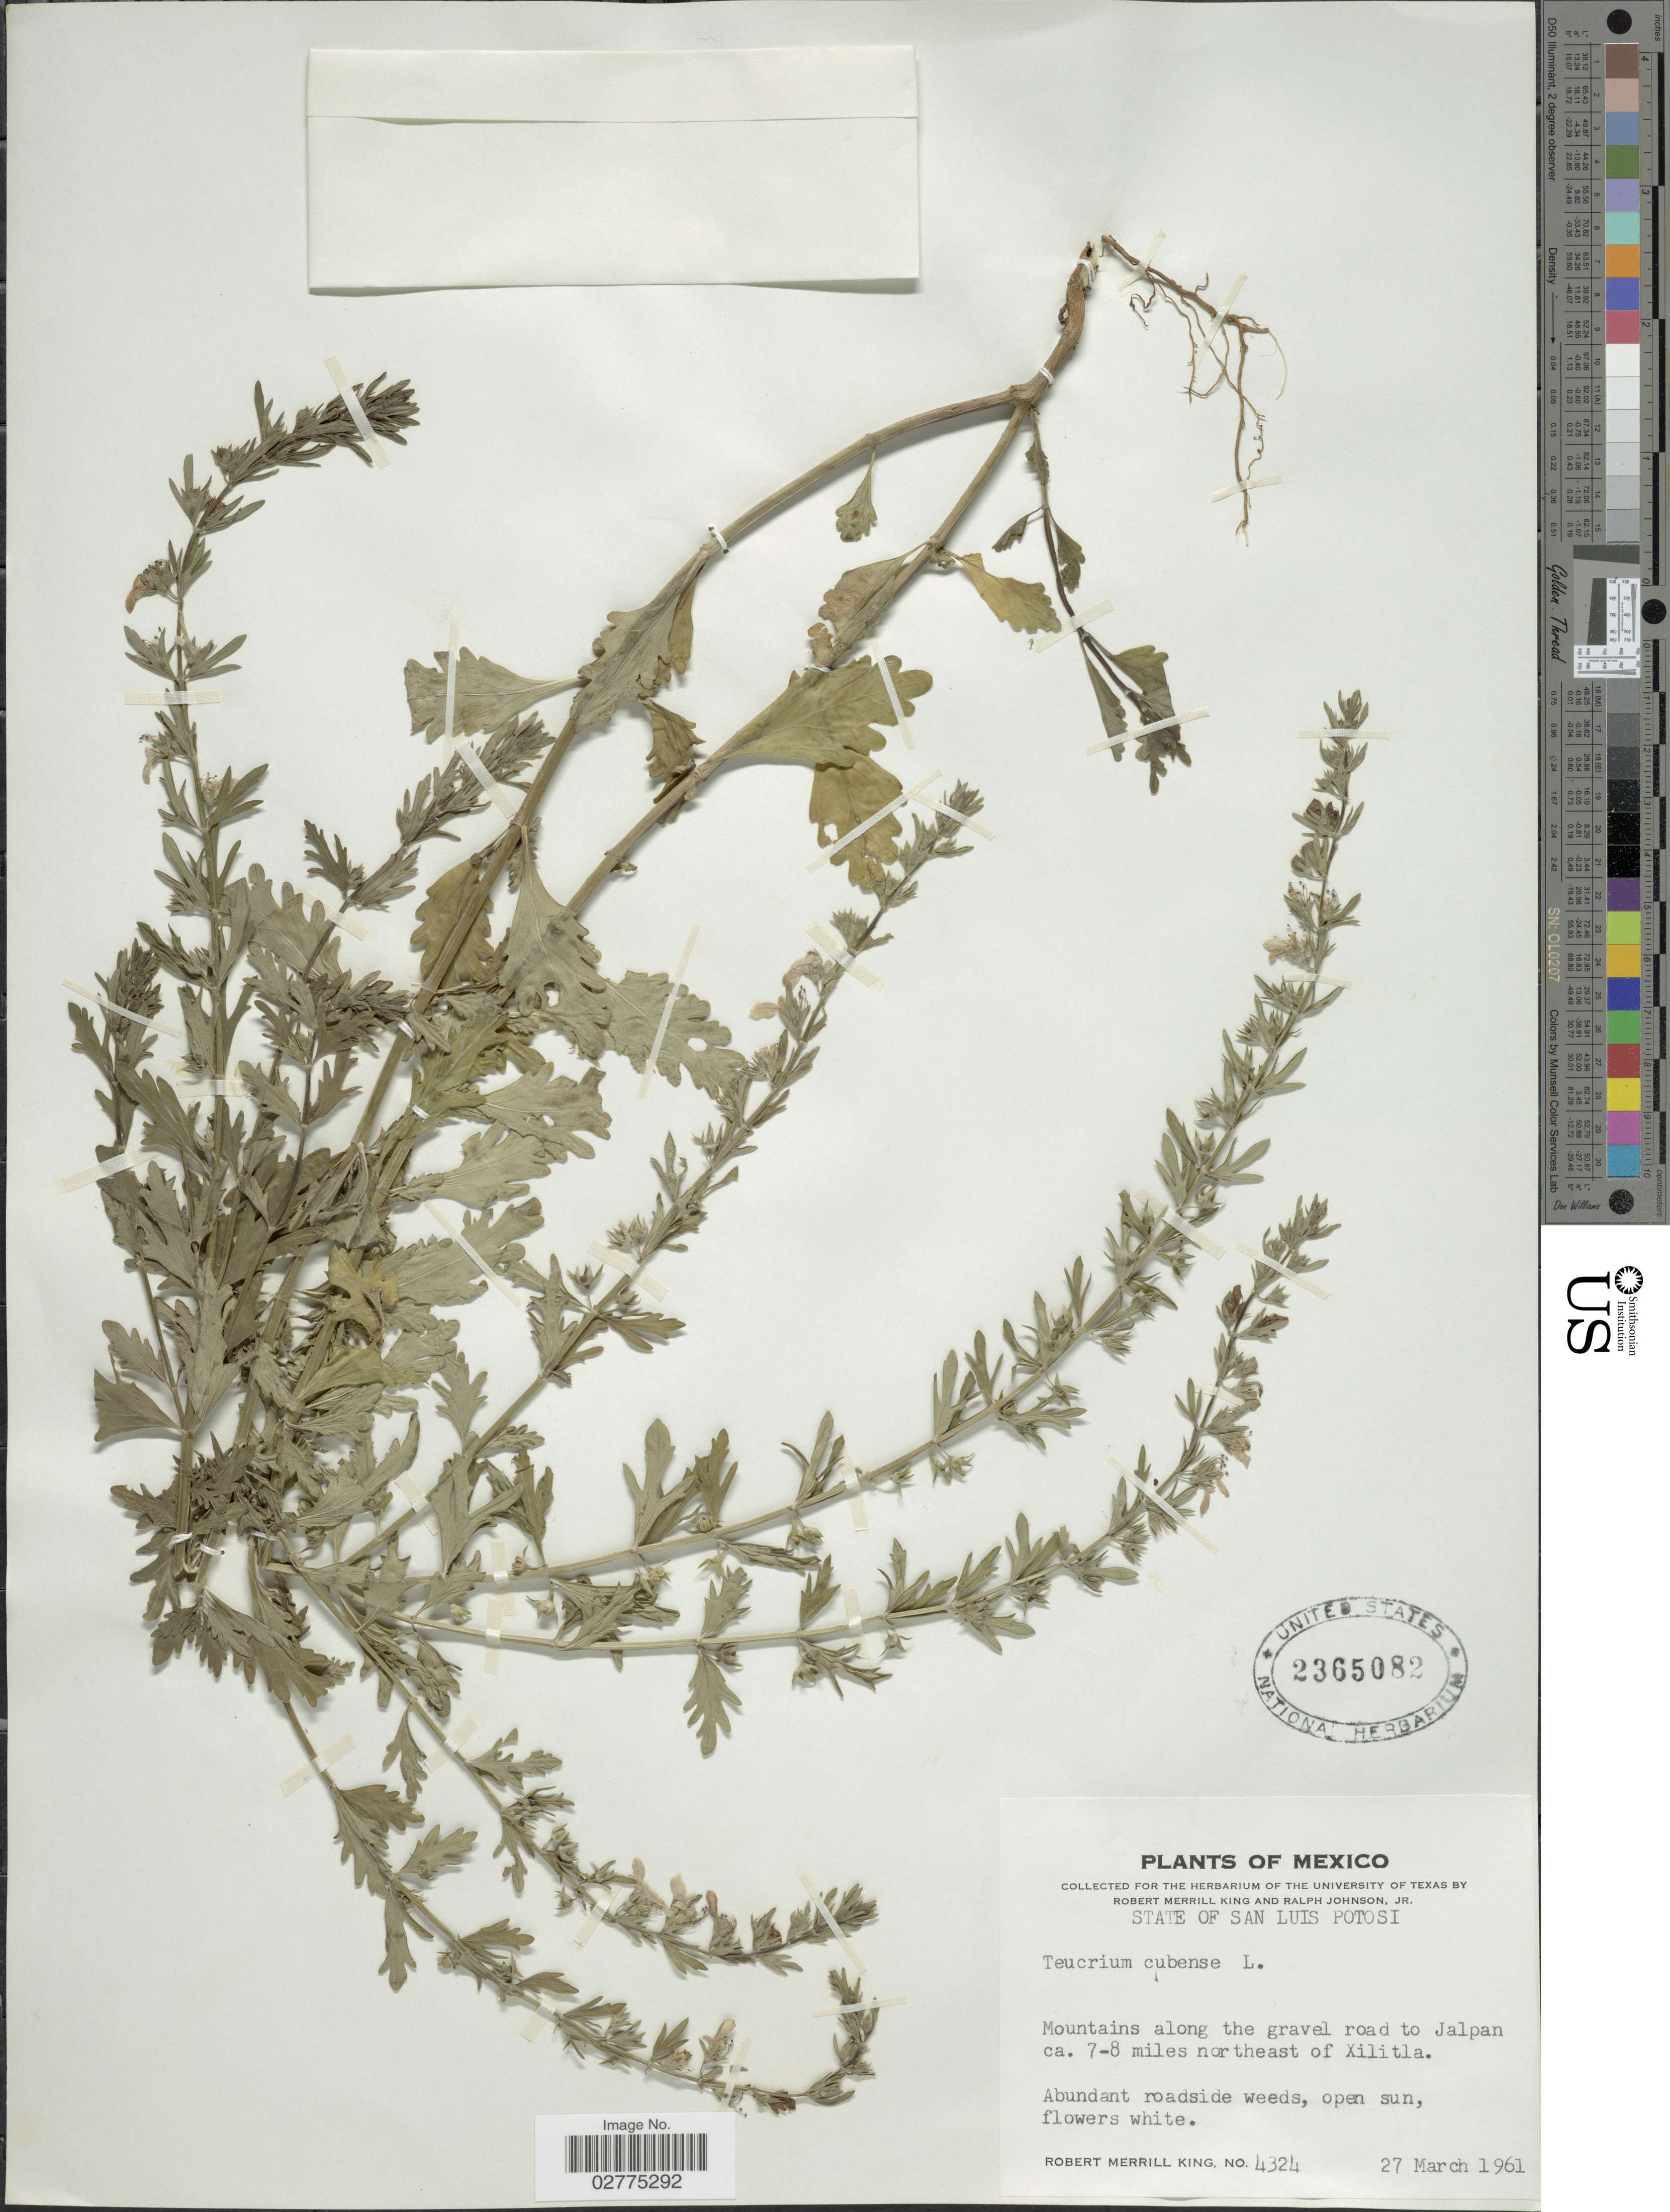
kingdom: Plantae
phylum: Tracheophyta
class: Magnoliopsida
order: Lamiales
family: Lamiaceae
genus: Teucrium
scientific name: Teucrium cubense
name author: Jacq.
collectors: R. M. King & R. Johnson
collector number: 4324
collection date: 1961-03-27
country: Mexico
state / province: San Luis Potosí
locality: State of San Luis Potosi, Mountains alongthe gravel road to Jalpan, ca. 7-8 miles northeast of Xilitla.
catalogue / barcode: US 2365082